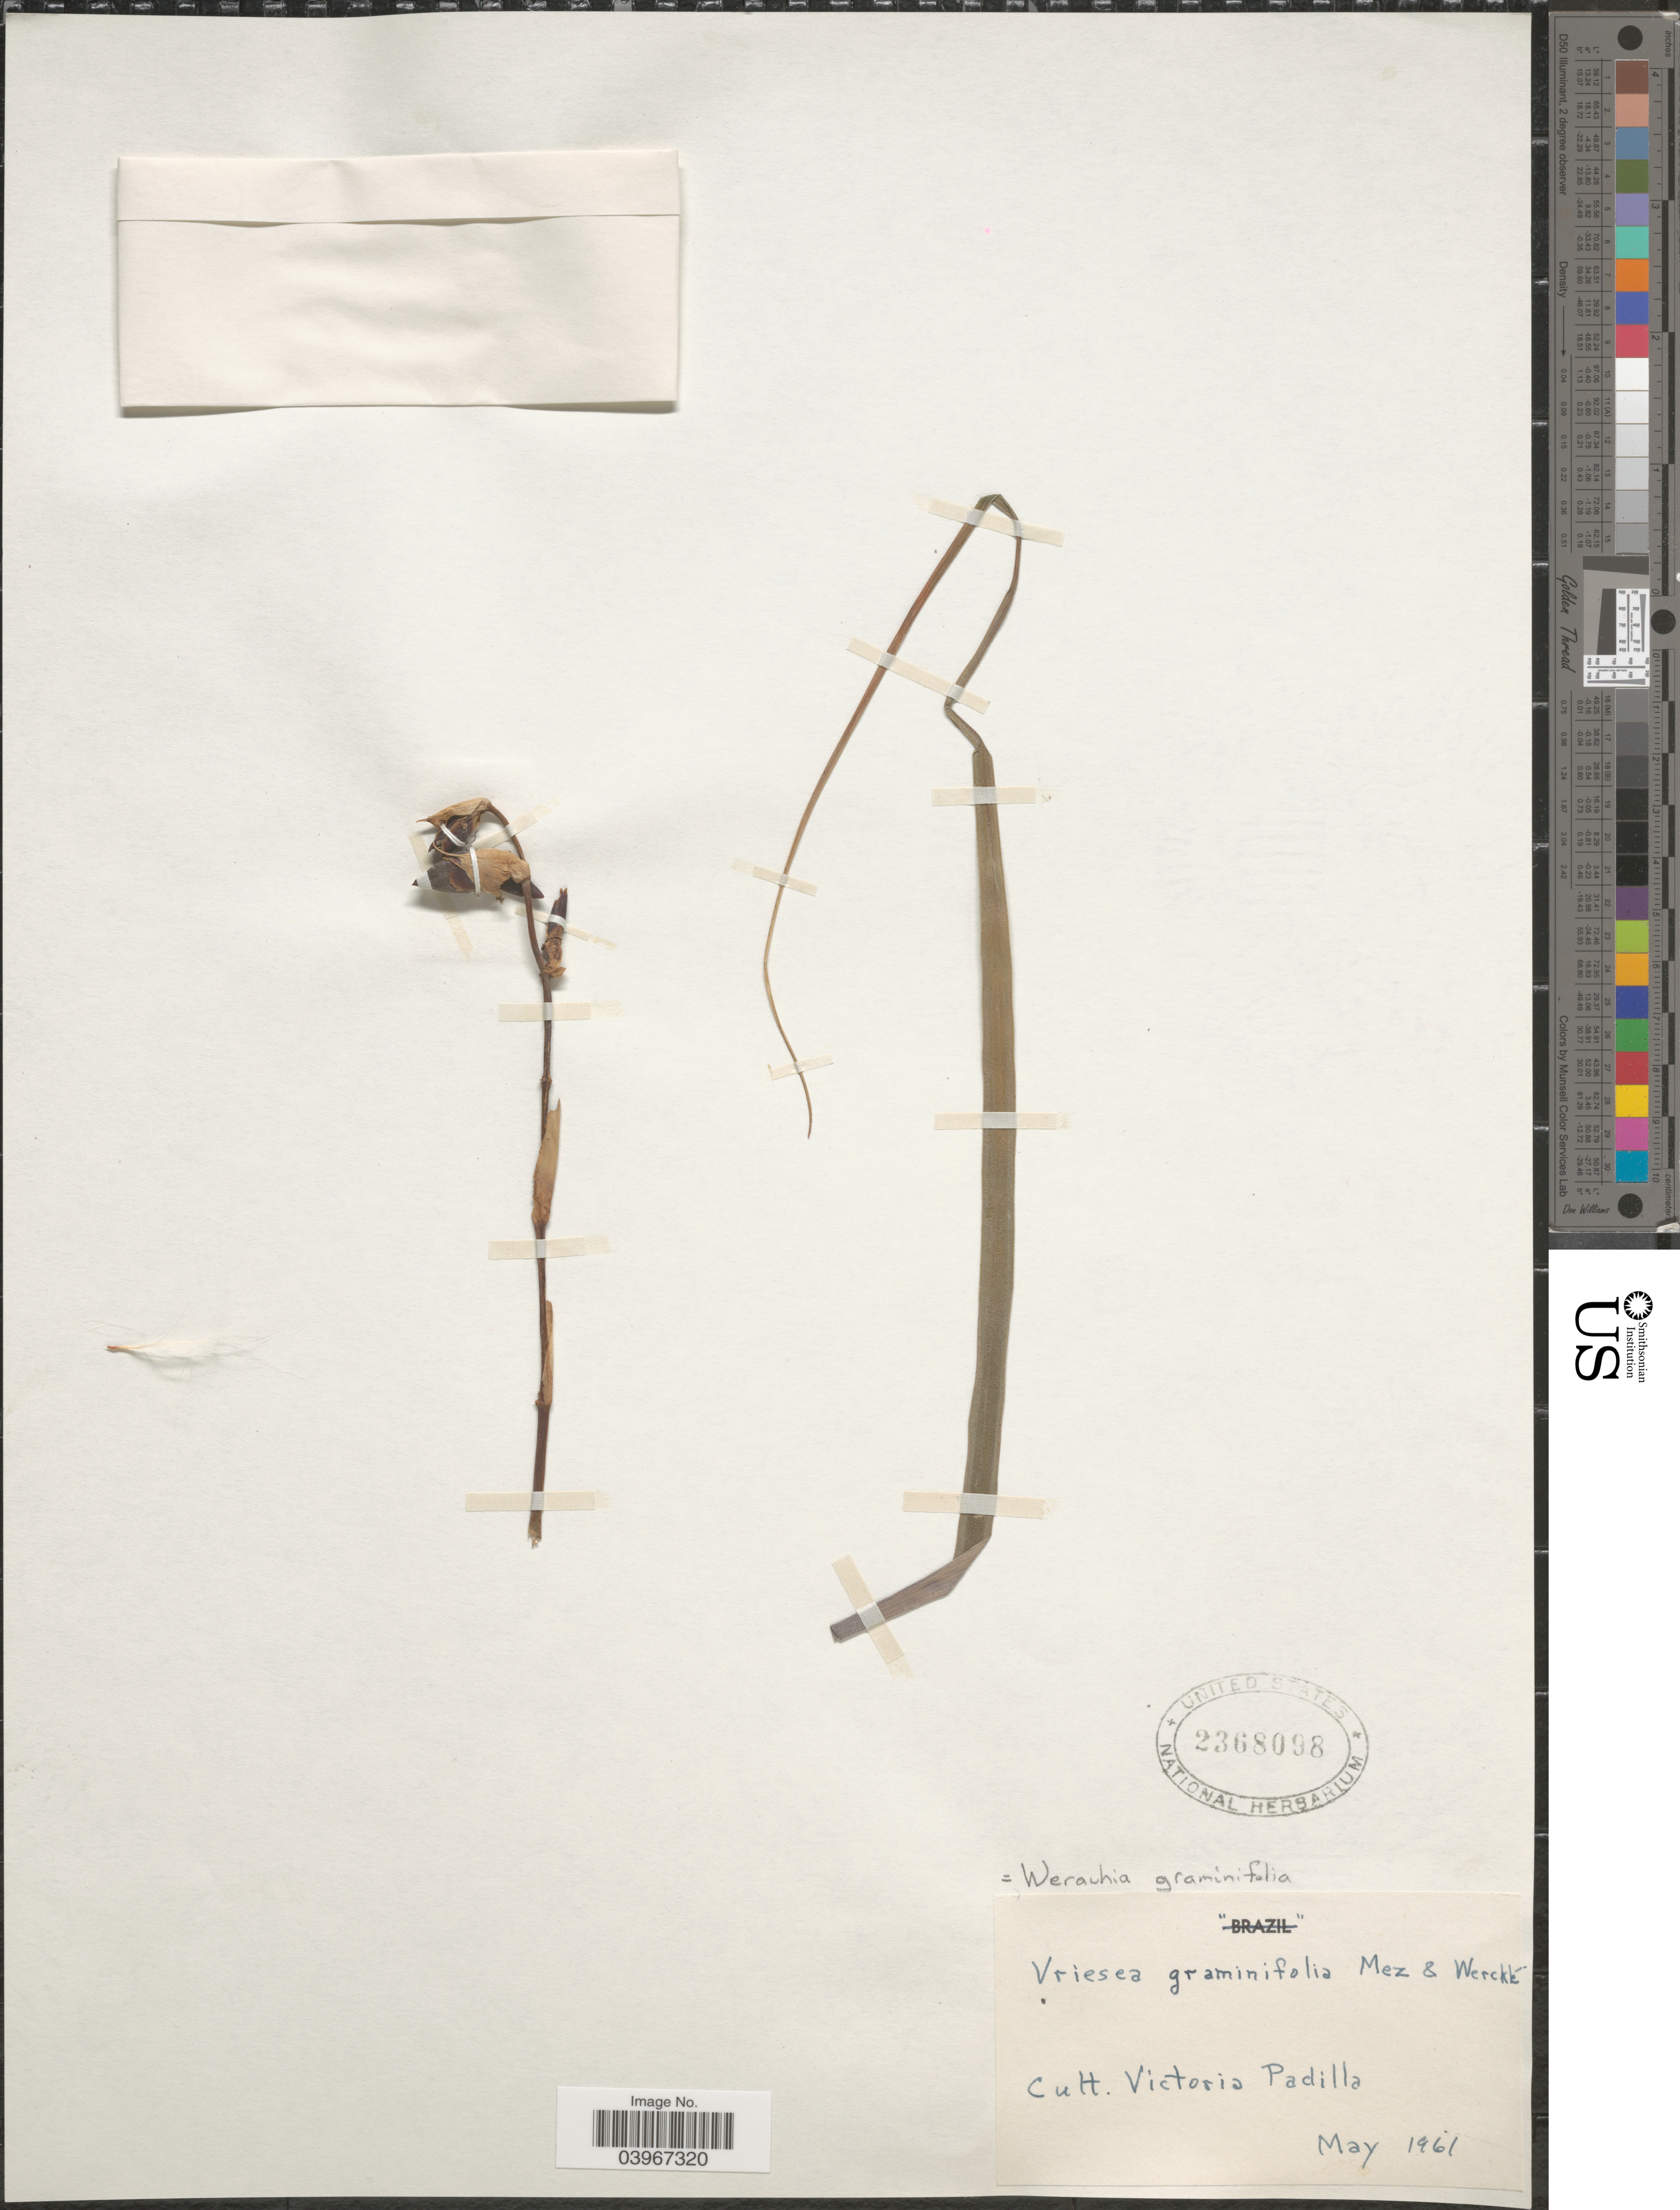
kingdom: Plantae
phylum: Tracheophyta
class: Liliopsida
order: Poales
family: Bromeliaceae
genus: Werauhia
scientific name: Werauhia graminifolia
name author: (Mez & Wercklé) J.R. Grant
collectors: V. Padilla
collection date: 1961-05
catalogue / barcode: US 2368098